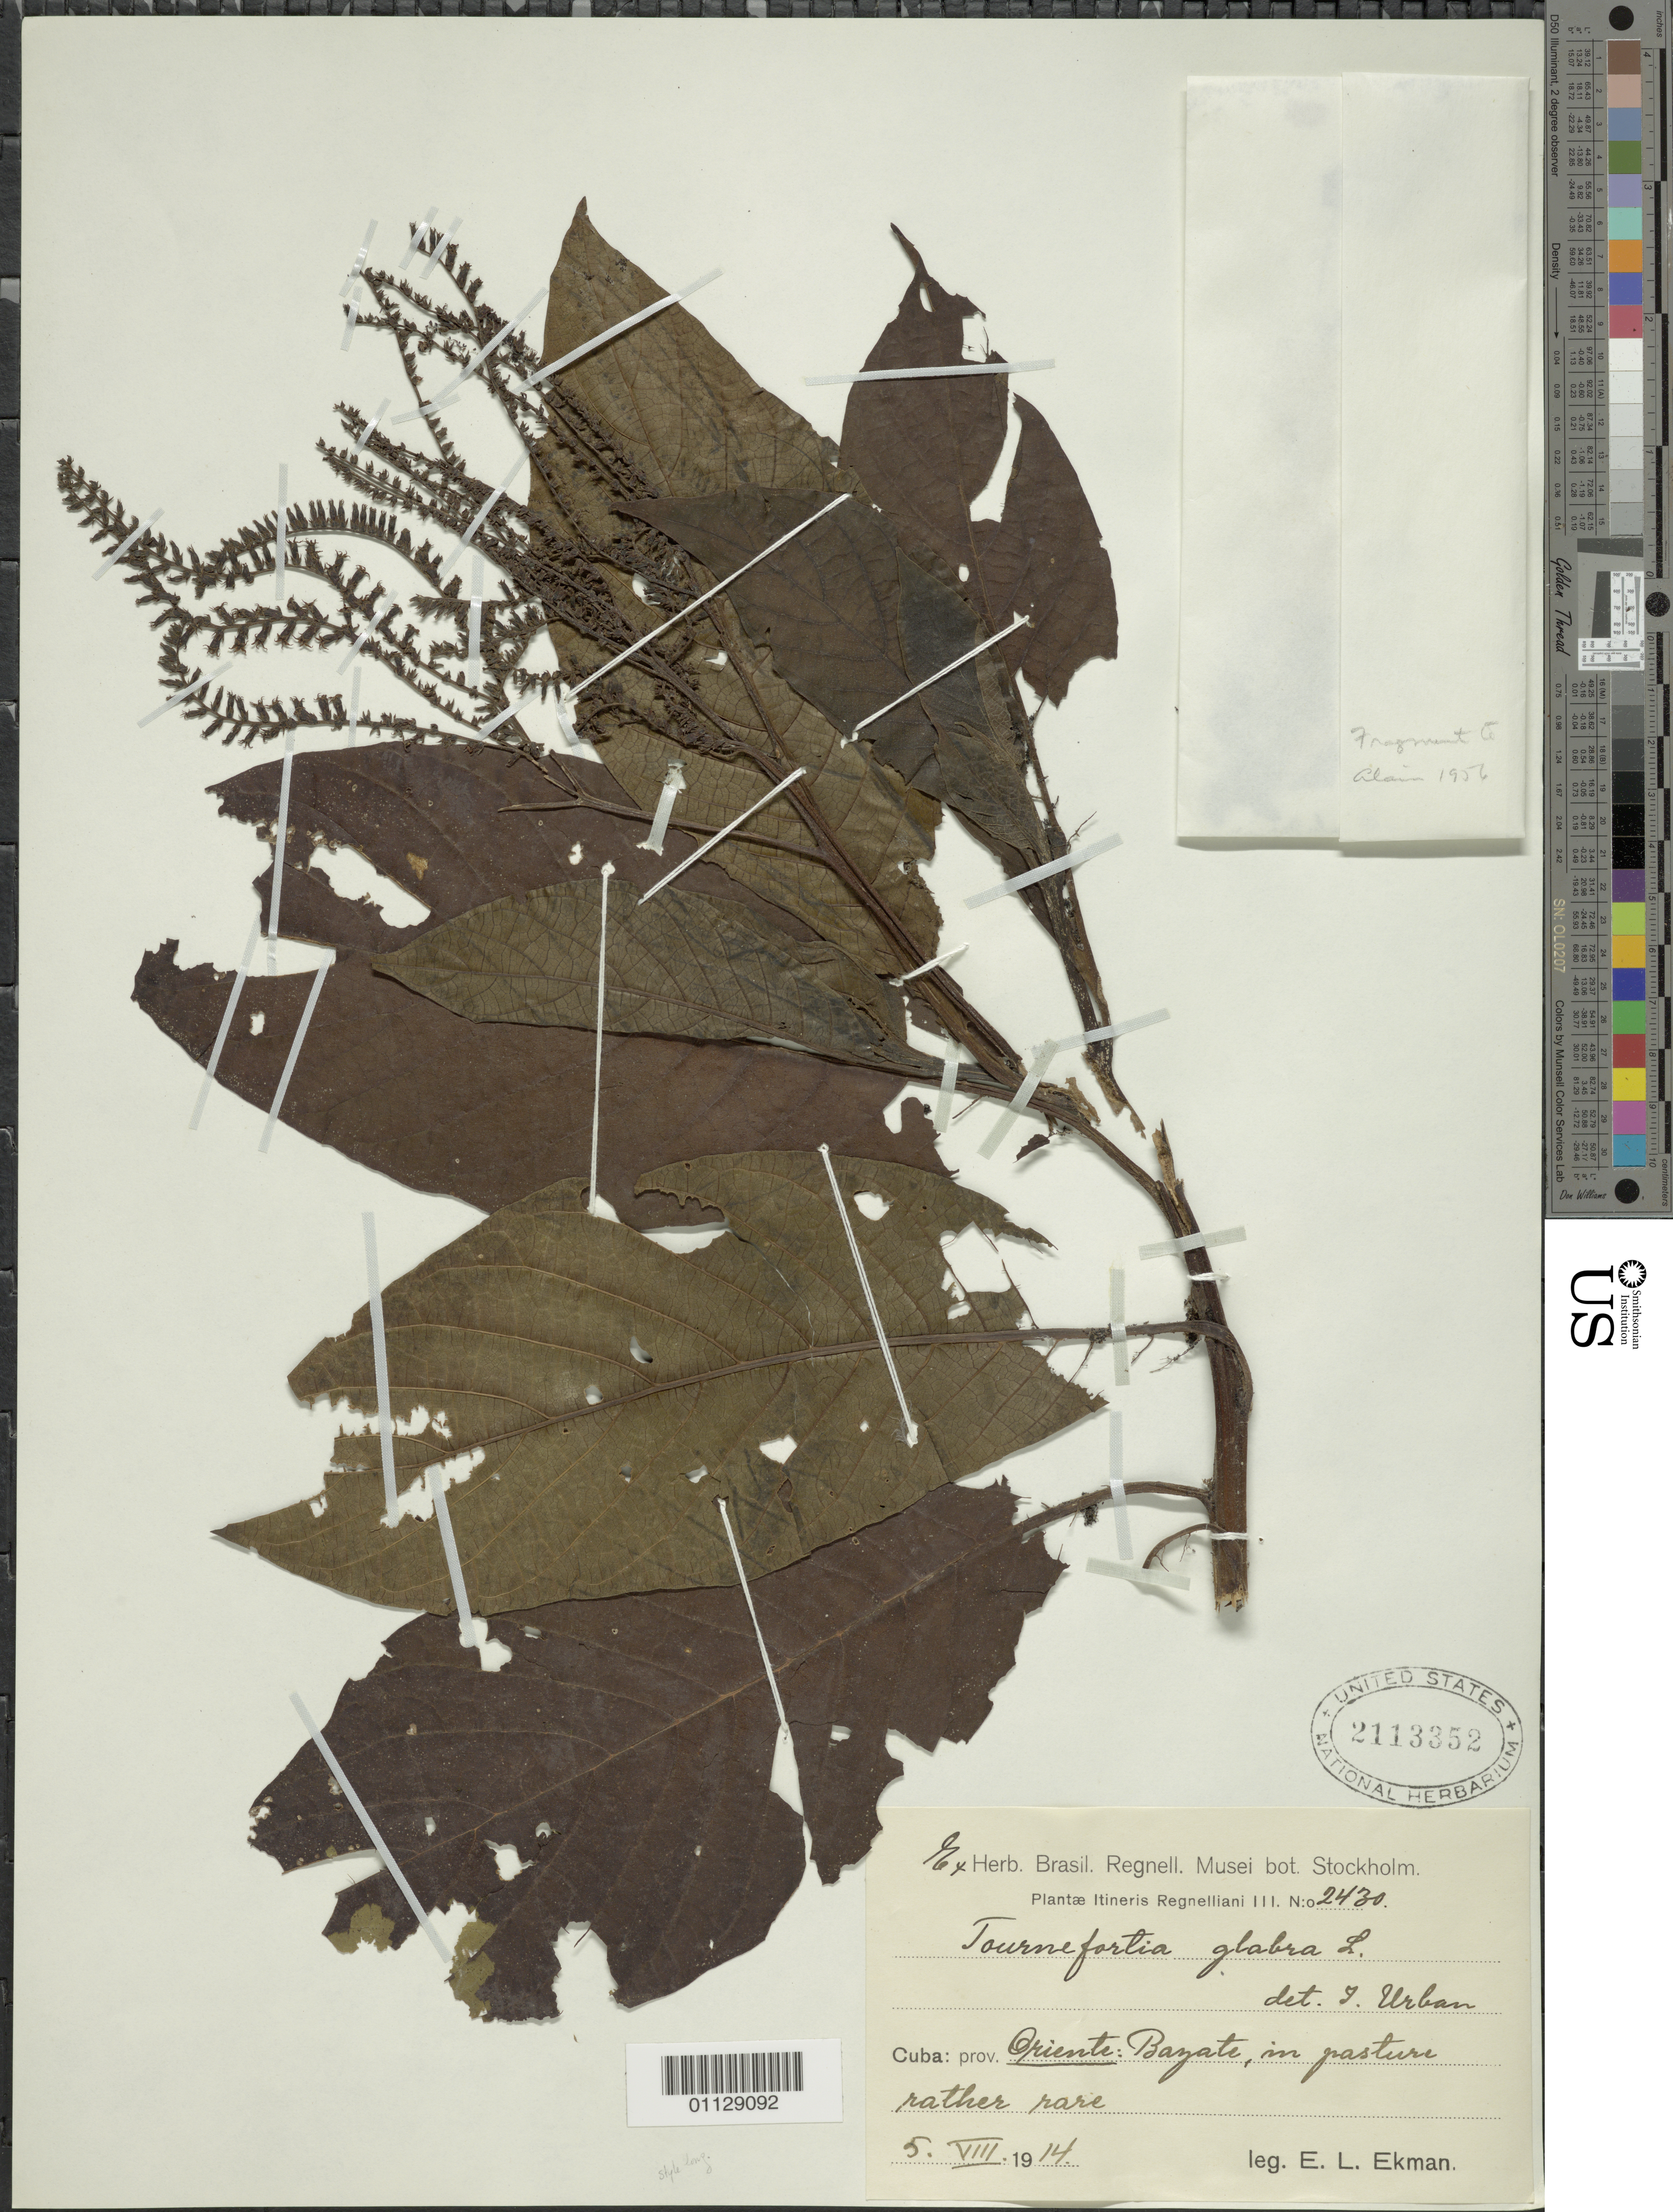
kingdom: Plantae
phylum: Tracheophyta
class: Magnoliopsida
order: Boraginales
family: Heliotropiaceae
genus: Tournefortia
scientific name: Tournefortia glabra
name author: L.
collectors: E. L. Ekman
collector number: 2430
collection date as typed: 05 Aug 1914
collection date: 1914-08-05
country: Cuba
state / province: Oriente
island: Cuba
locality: Bayate in pasture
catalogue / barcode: US 2113352